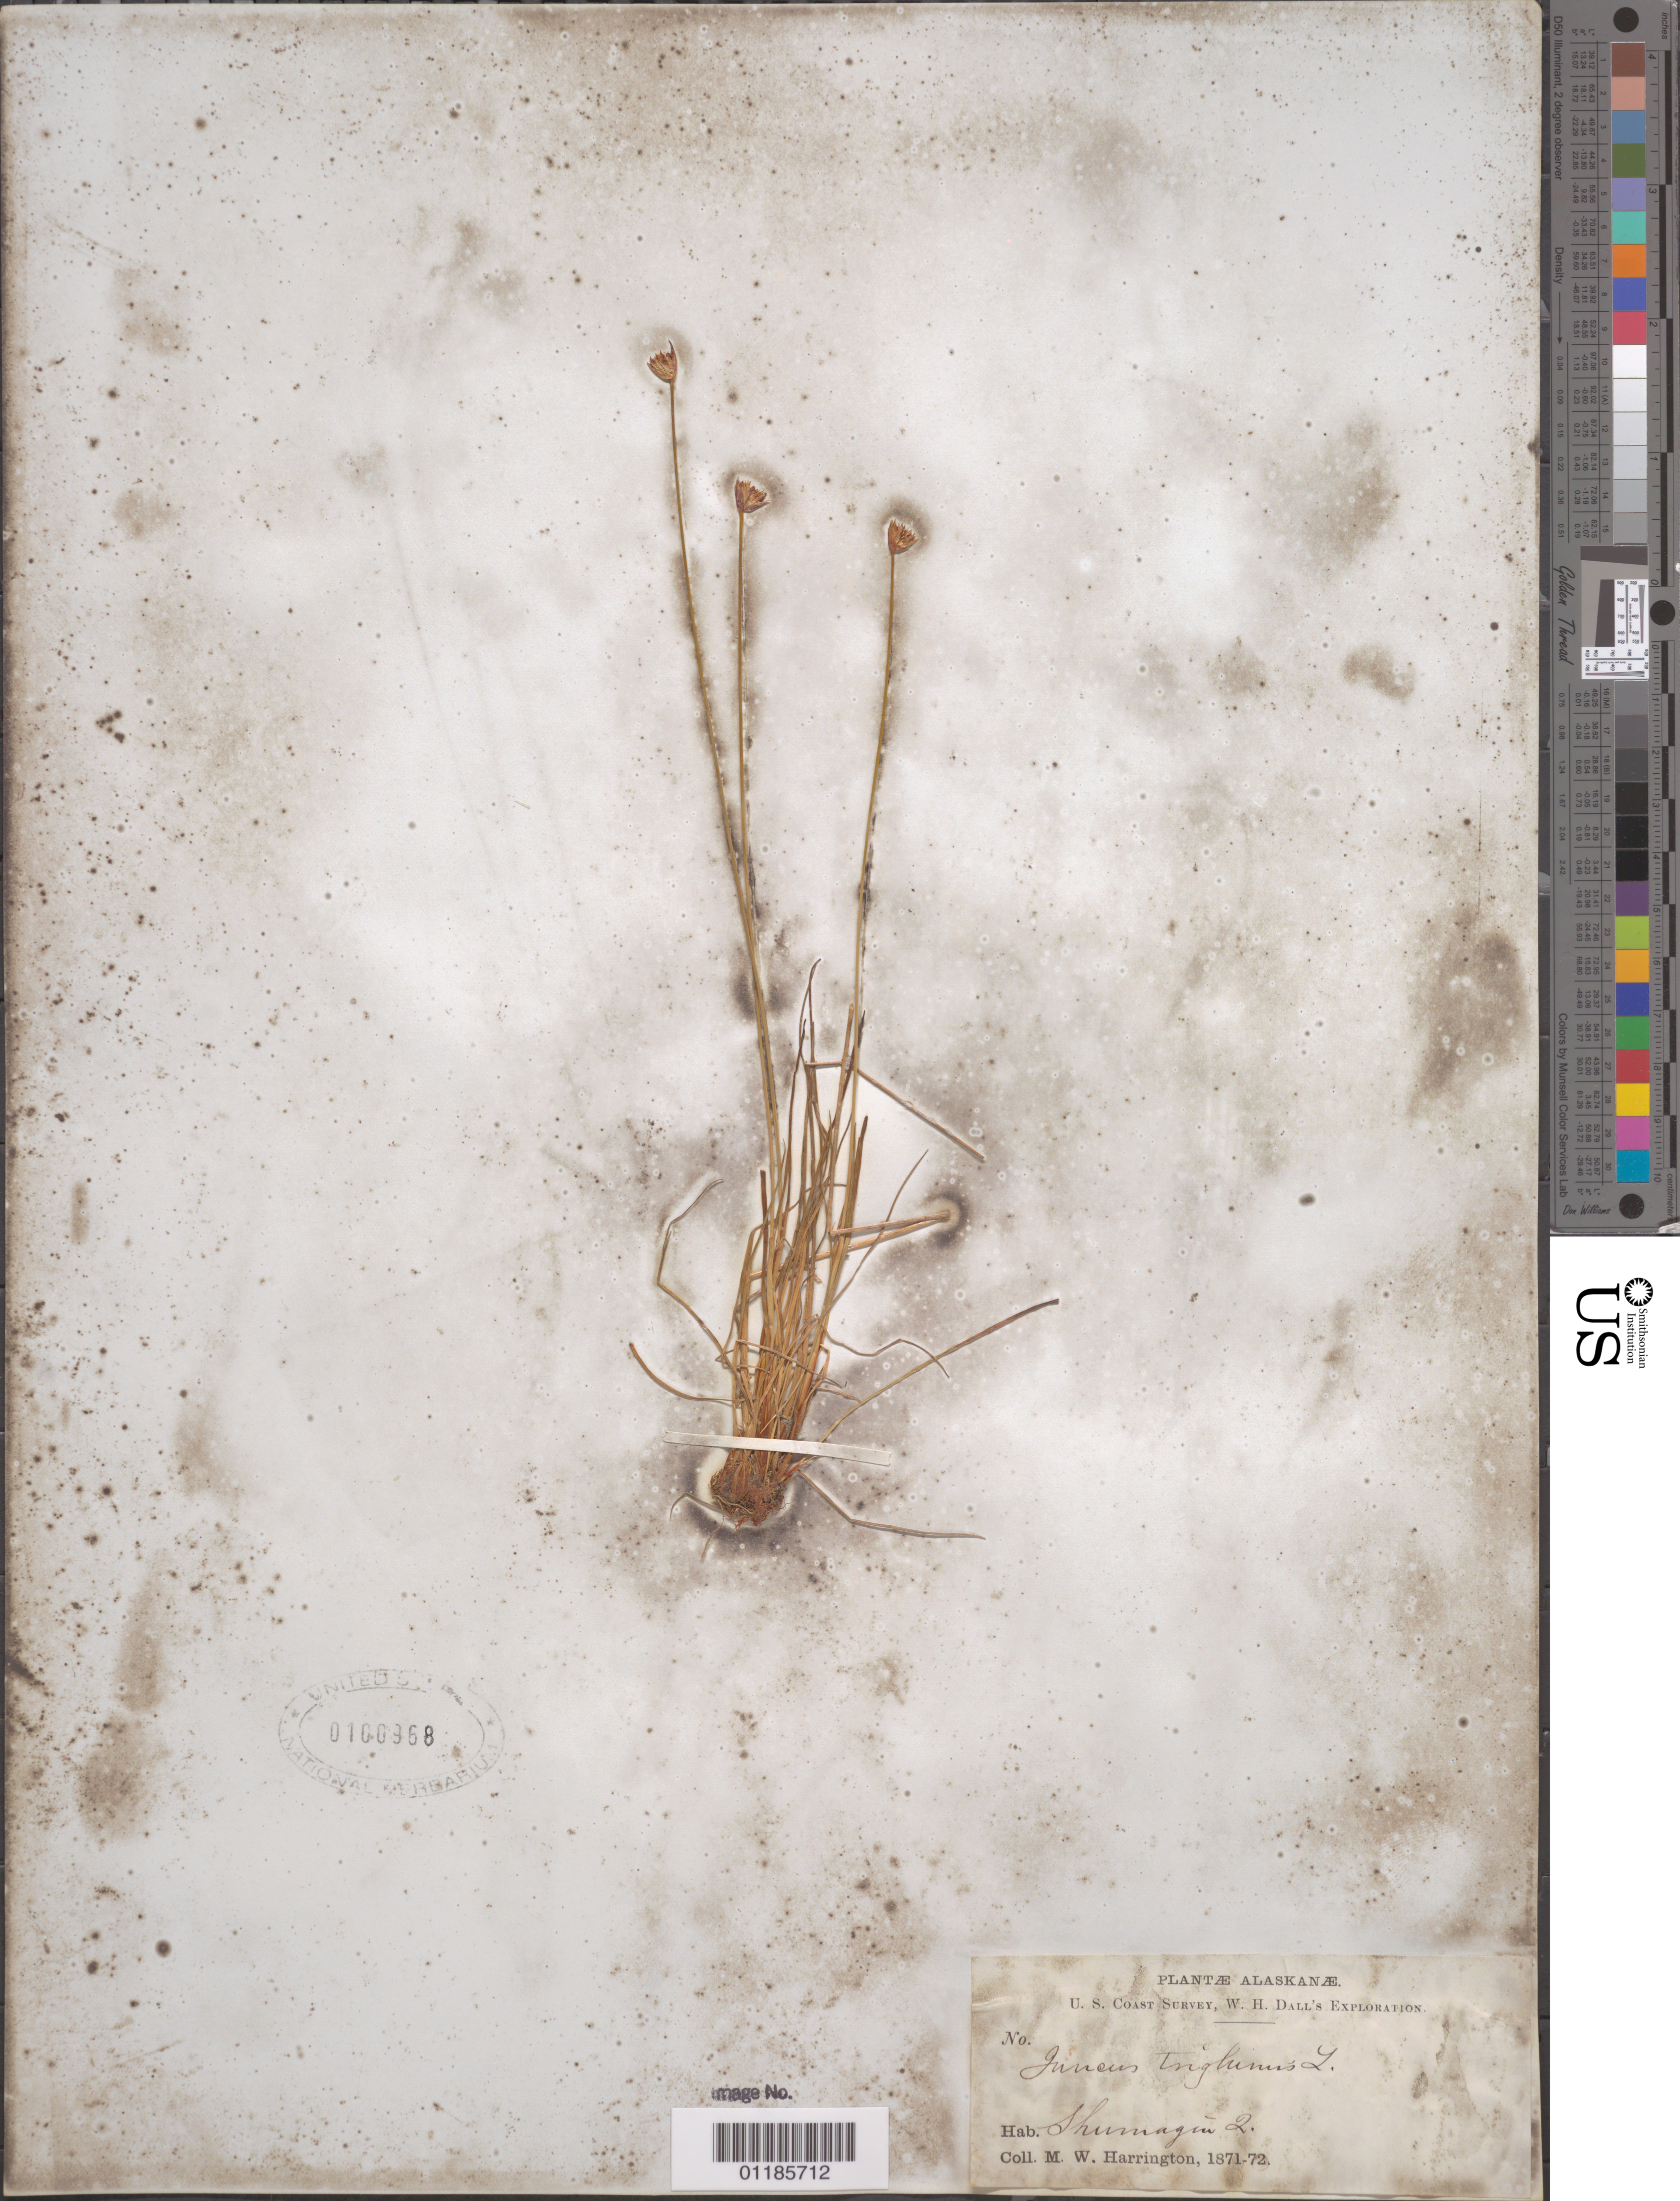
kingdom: Plantae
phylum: Tracheophyta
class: Liliopsida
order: Poales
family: Juncaceae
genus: Juncus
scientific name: Juncus triglumis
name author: L.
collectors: M. W. Harrington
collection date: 1871/1872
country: United States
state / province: Alaska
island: Shumagin Is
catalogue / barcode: US 100968